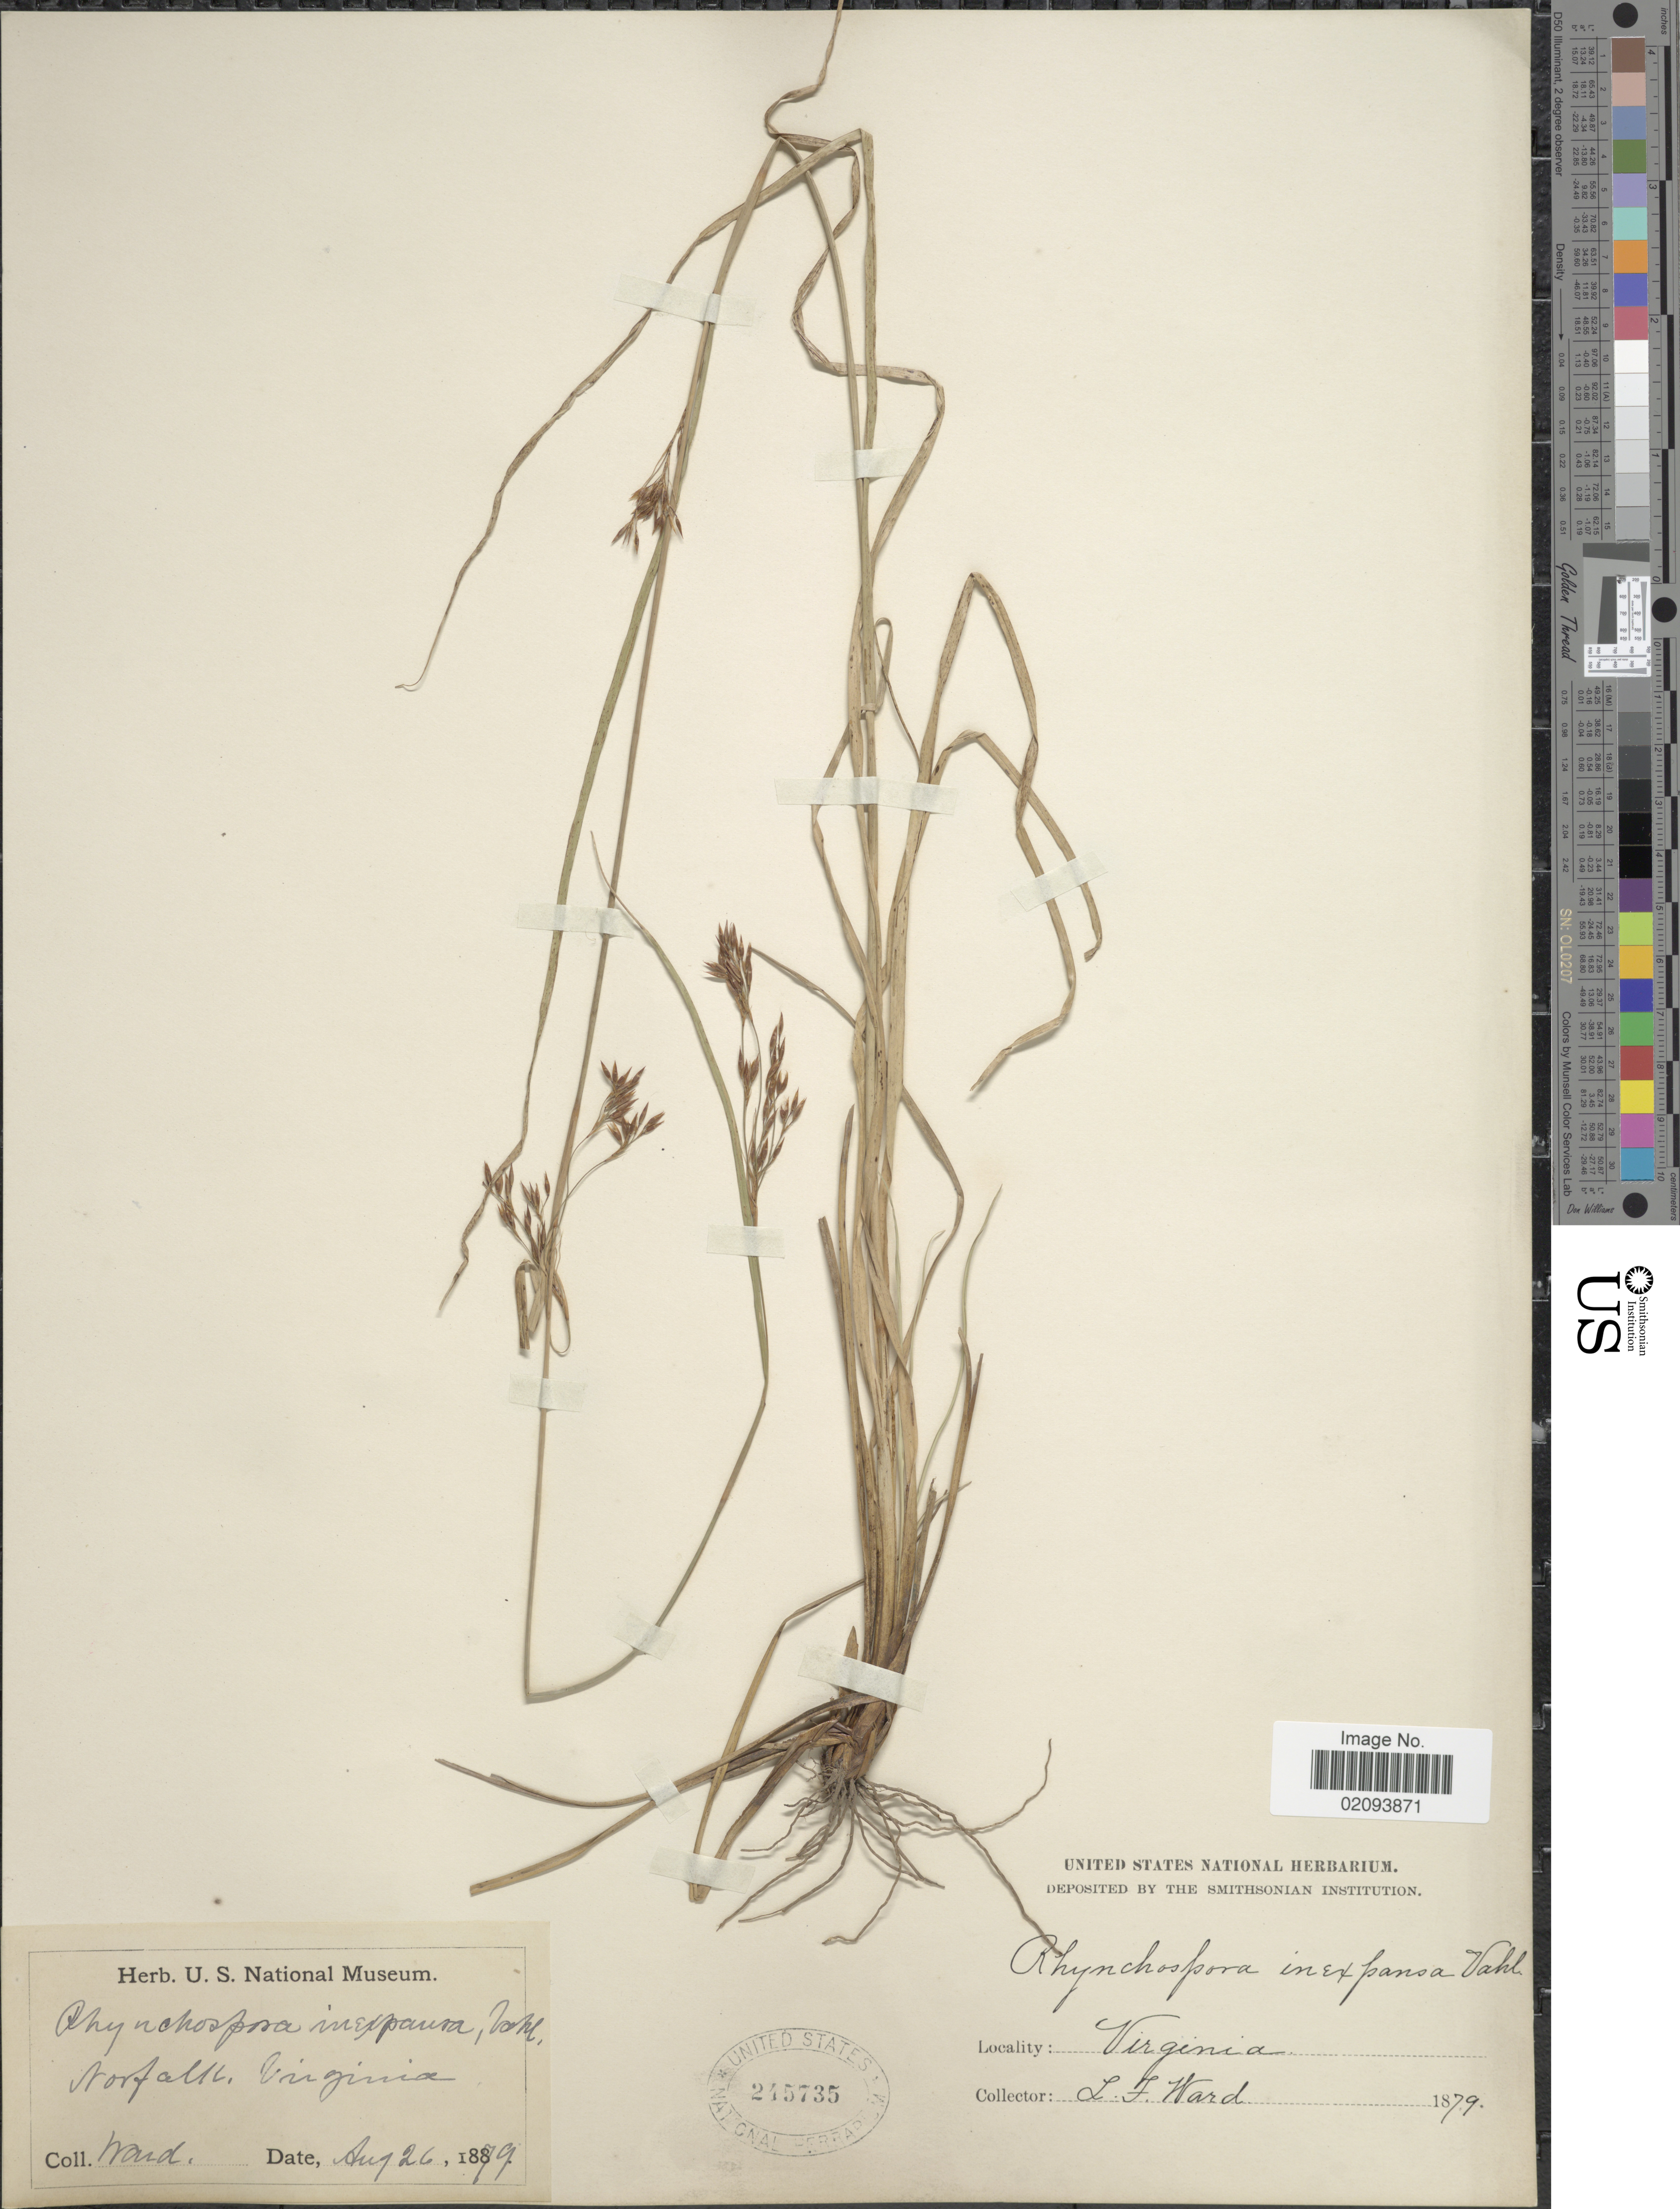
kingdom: Plantae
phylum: Tracheophyta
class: Liliopsida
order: Poales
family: Cyperaceae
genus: Rhynchospora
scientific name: Rhynchospora inexpansa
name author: (Michx.) Vahl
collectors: L. Ward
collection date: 1879-08-26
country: United States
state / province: Virginia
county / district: City of Norfolk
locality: Norfolk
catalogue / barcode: US 245735